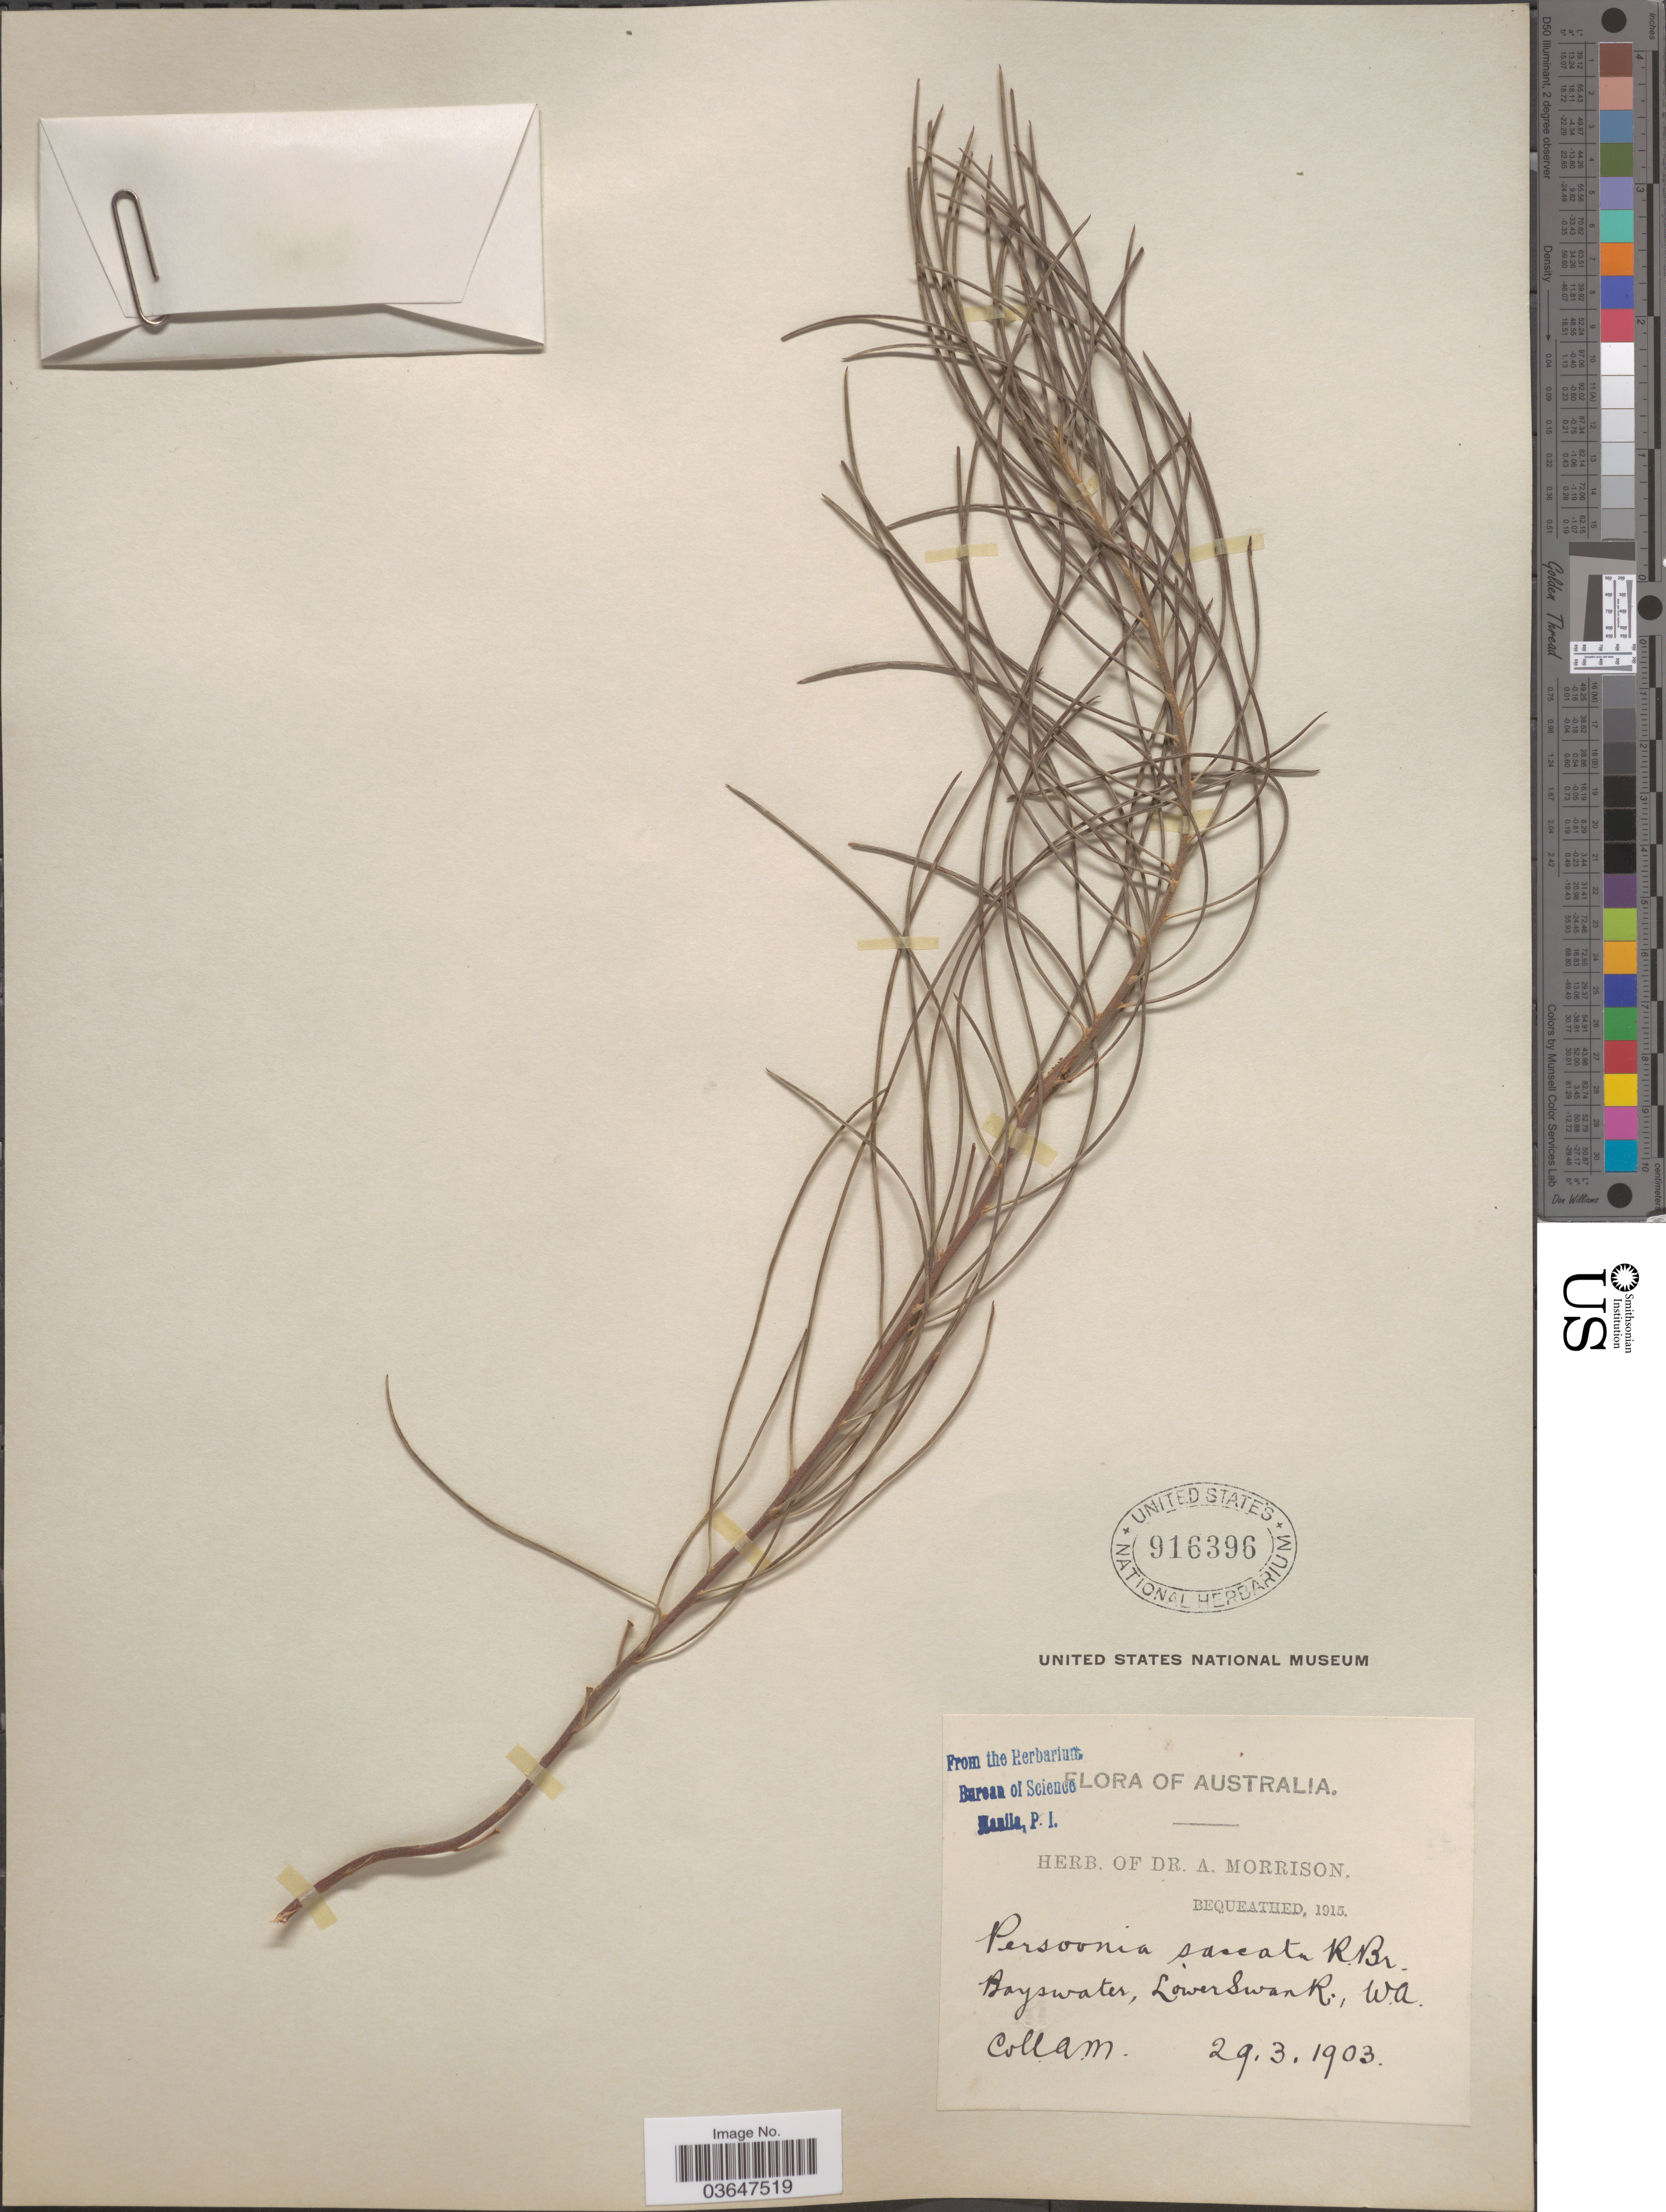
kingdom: Plantae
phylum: Tracheophyta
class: Magnoliopsida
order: Proteales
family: Proteaceae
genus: Persoonia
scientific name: Persoonia saccata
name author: R. Br.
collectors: A. Morrison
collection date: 1903-03-29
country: Australia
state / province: Western Australia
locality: Bayswater, Lower Swan R., W.A.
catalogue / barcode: US 916396